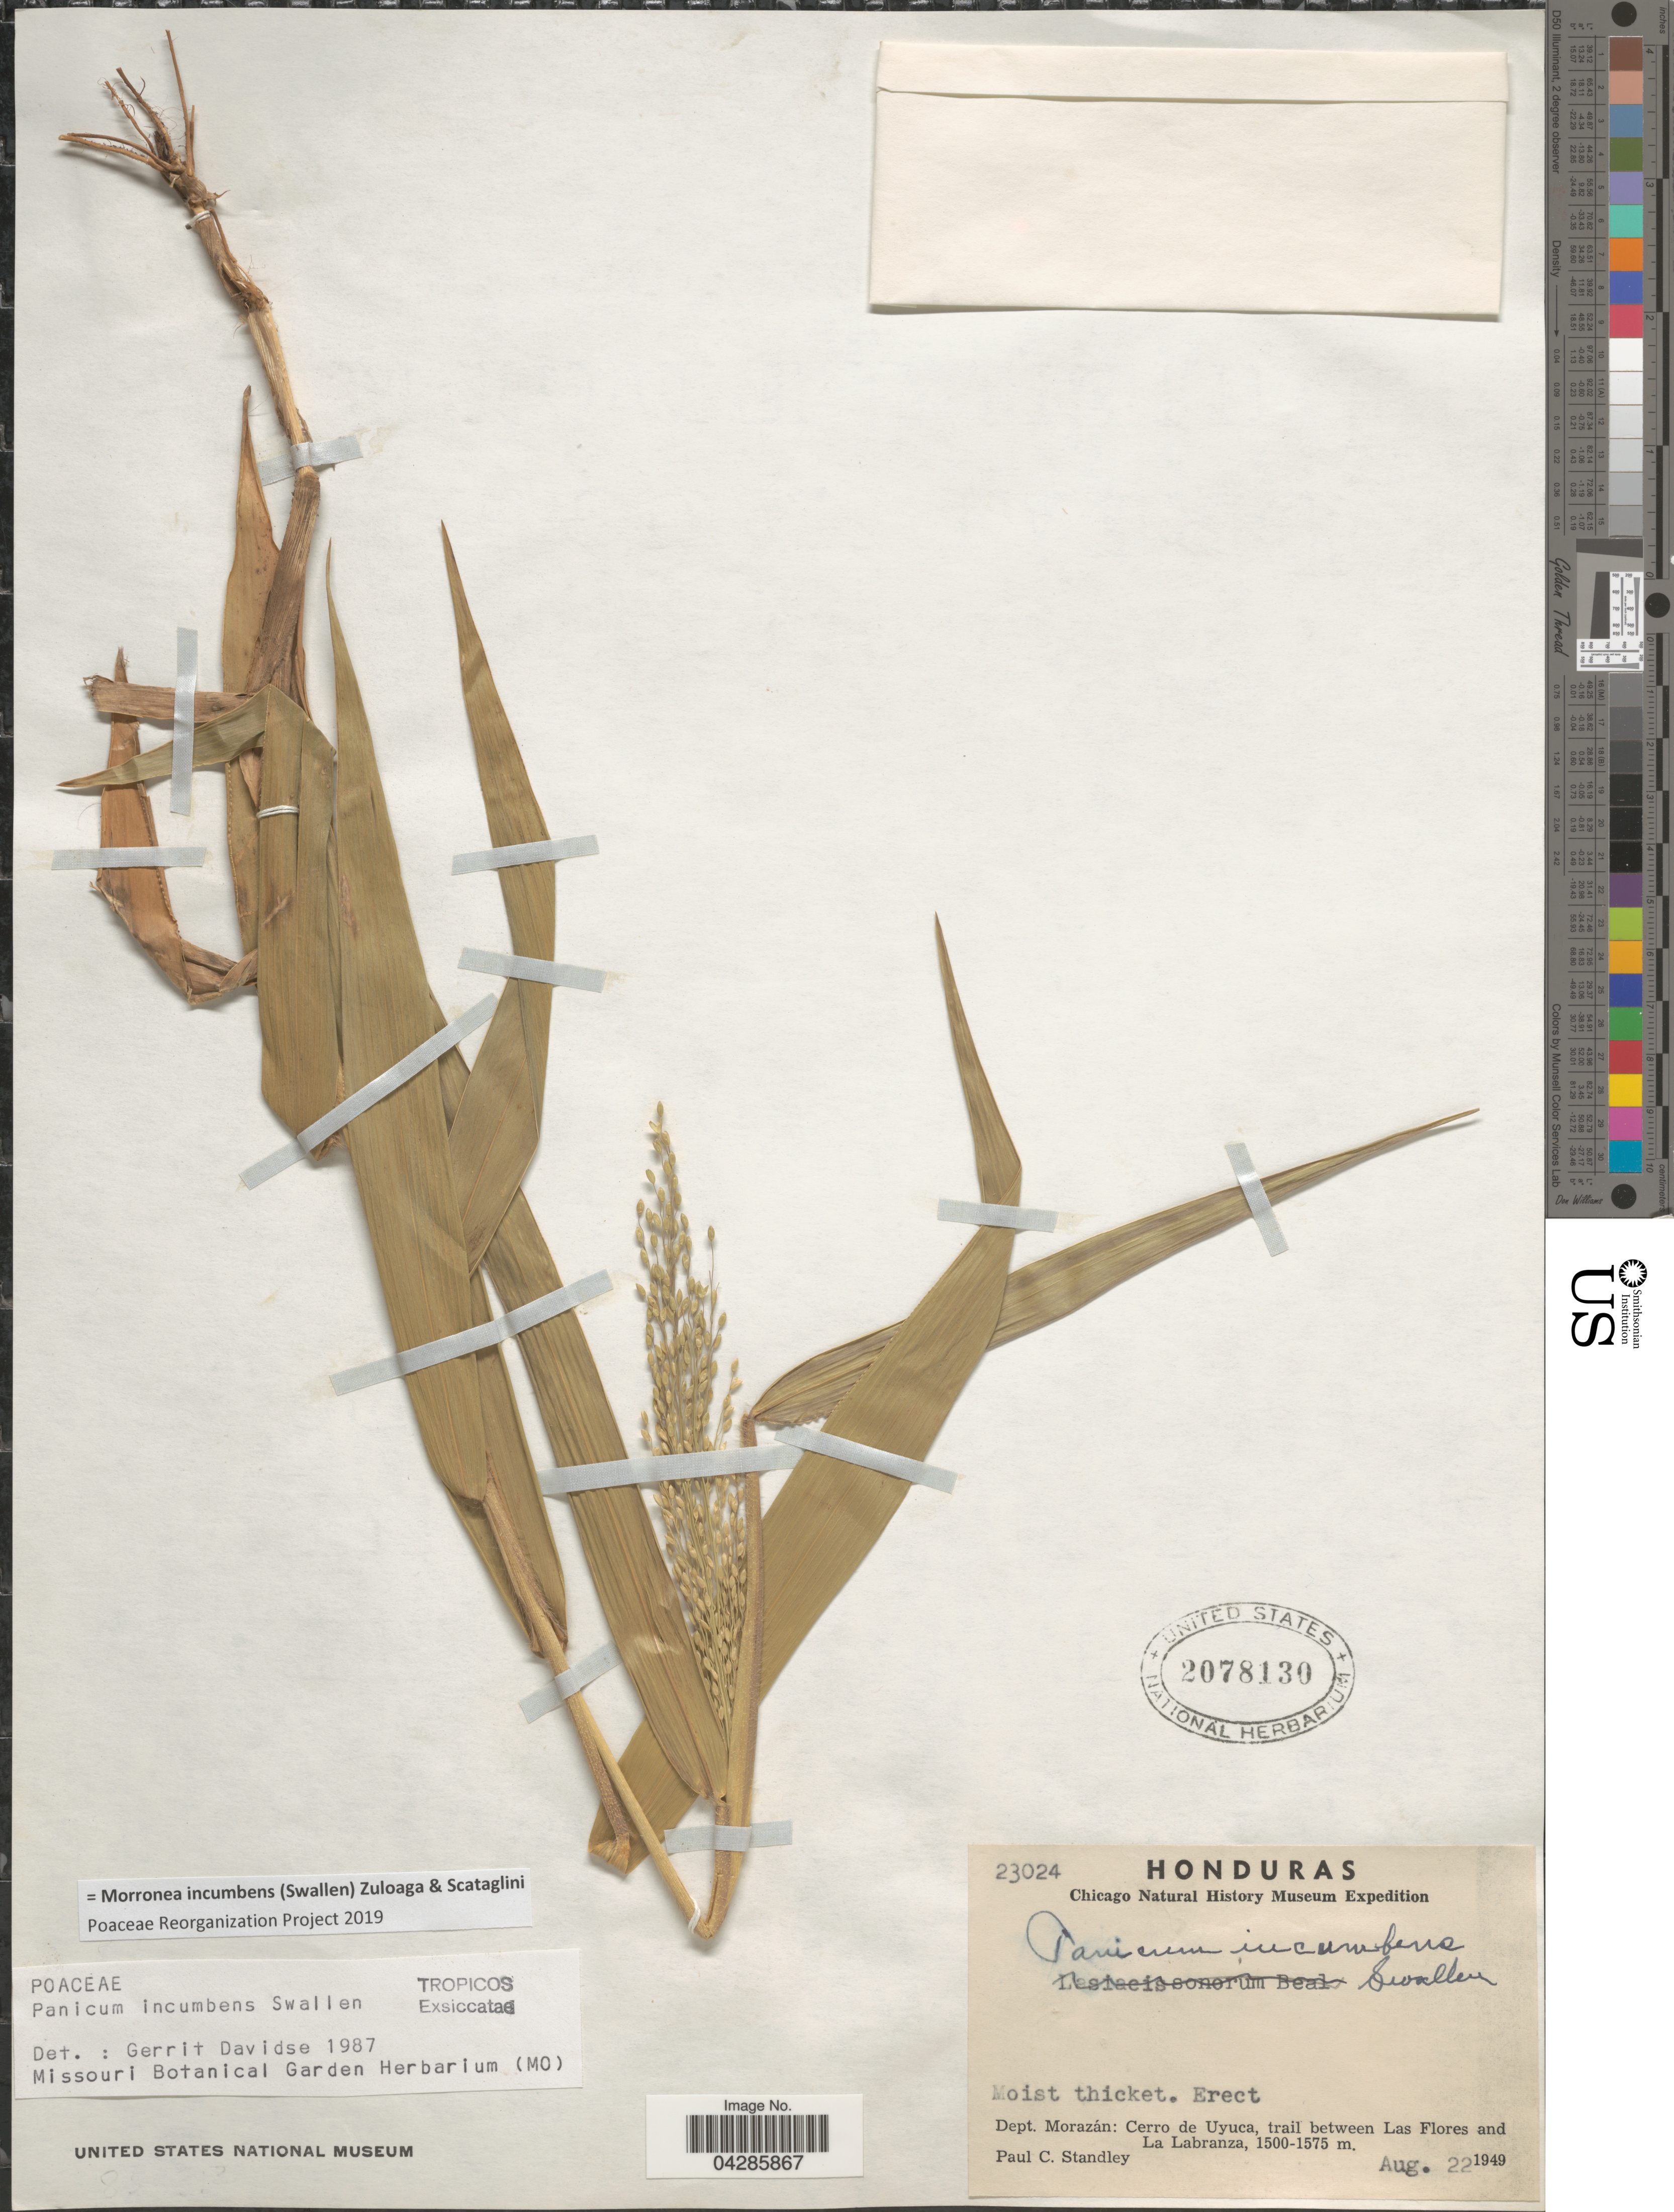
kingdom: Plantae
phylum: Tracheophyta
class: Liliopsida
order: Poales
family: Poaceae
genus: Morronea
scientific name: Morronea incumbens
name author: (Swallen) Zuloaga & Scataglini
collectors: P. C. Standley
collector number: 23024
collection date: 1949-08-22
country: Honduras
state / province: Fco. Morazán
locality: Chicago Natural History Museum Expedition. Moist thicket. Dept. Morazán: Cerro de Uyuca, trail between Las Flores and La Labranza.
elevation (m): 1500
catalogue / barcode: US 2078130